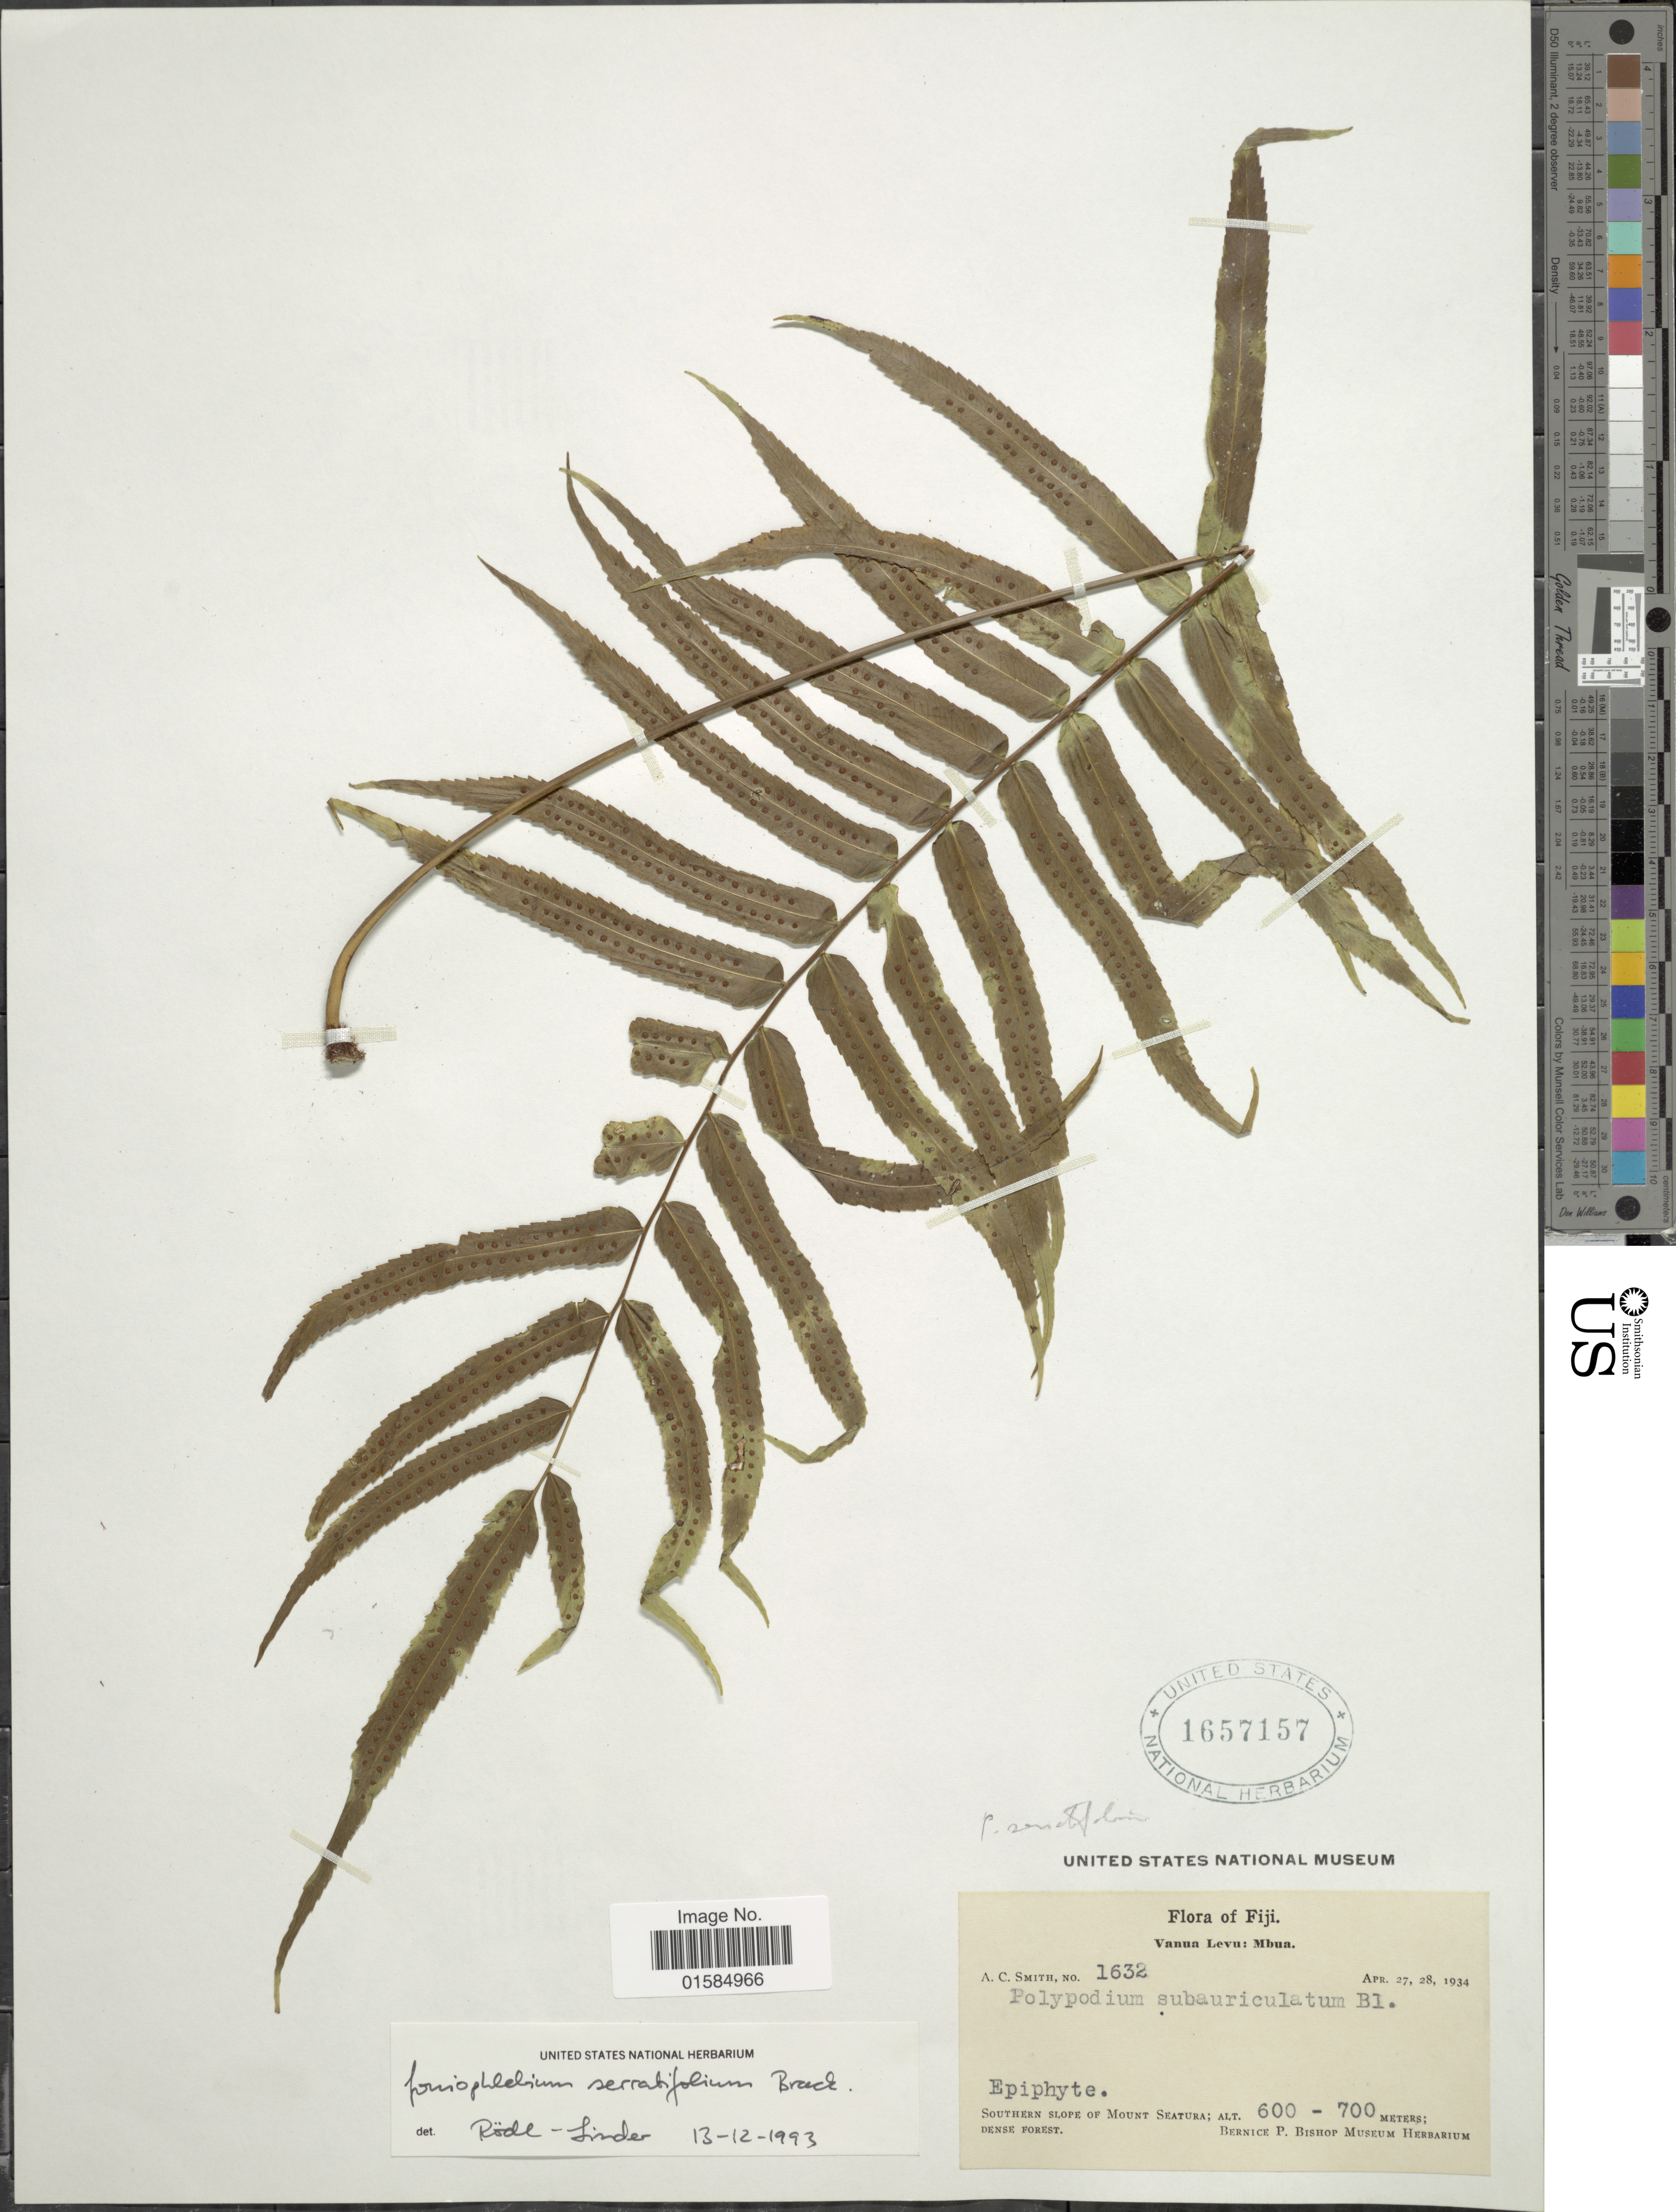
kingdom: Plantae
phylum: Tracheophyta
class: Polypodiopsida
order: Polypodiales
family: Polypodiaceae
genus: Goniophlebium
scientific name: Goniophlebium serratifolium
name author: Brack. in Wilkes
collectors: A. C. Smith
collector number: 1632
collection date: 1934-04-27/1934-04-28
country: Fiji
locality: Vanua Levu: Mbua, southern slope of Mount Seatura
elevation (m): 600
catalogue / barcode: US 1657157